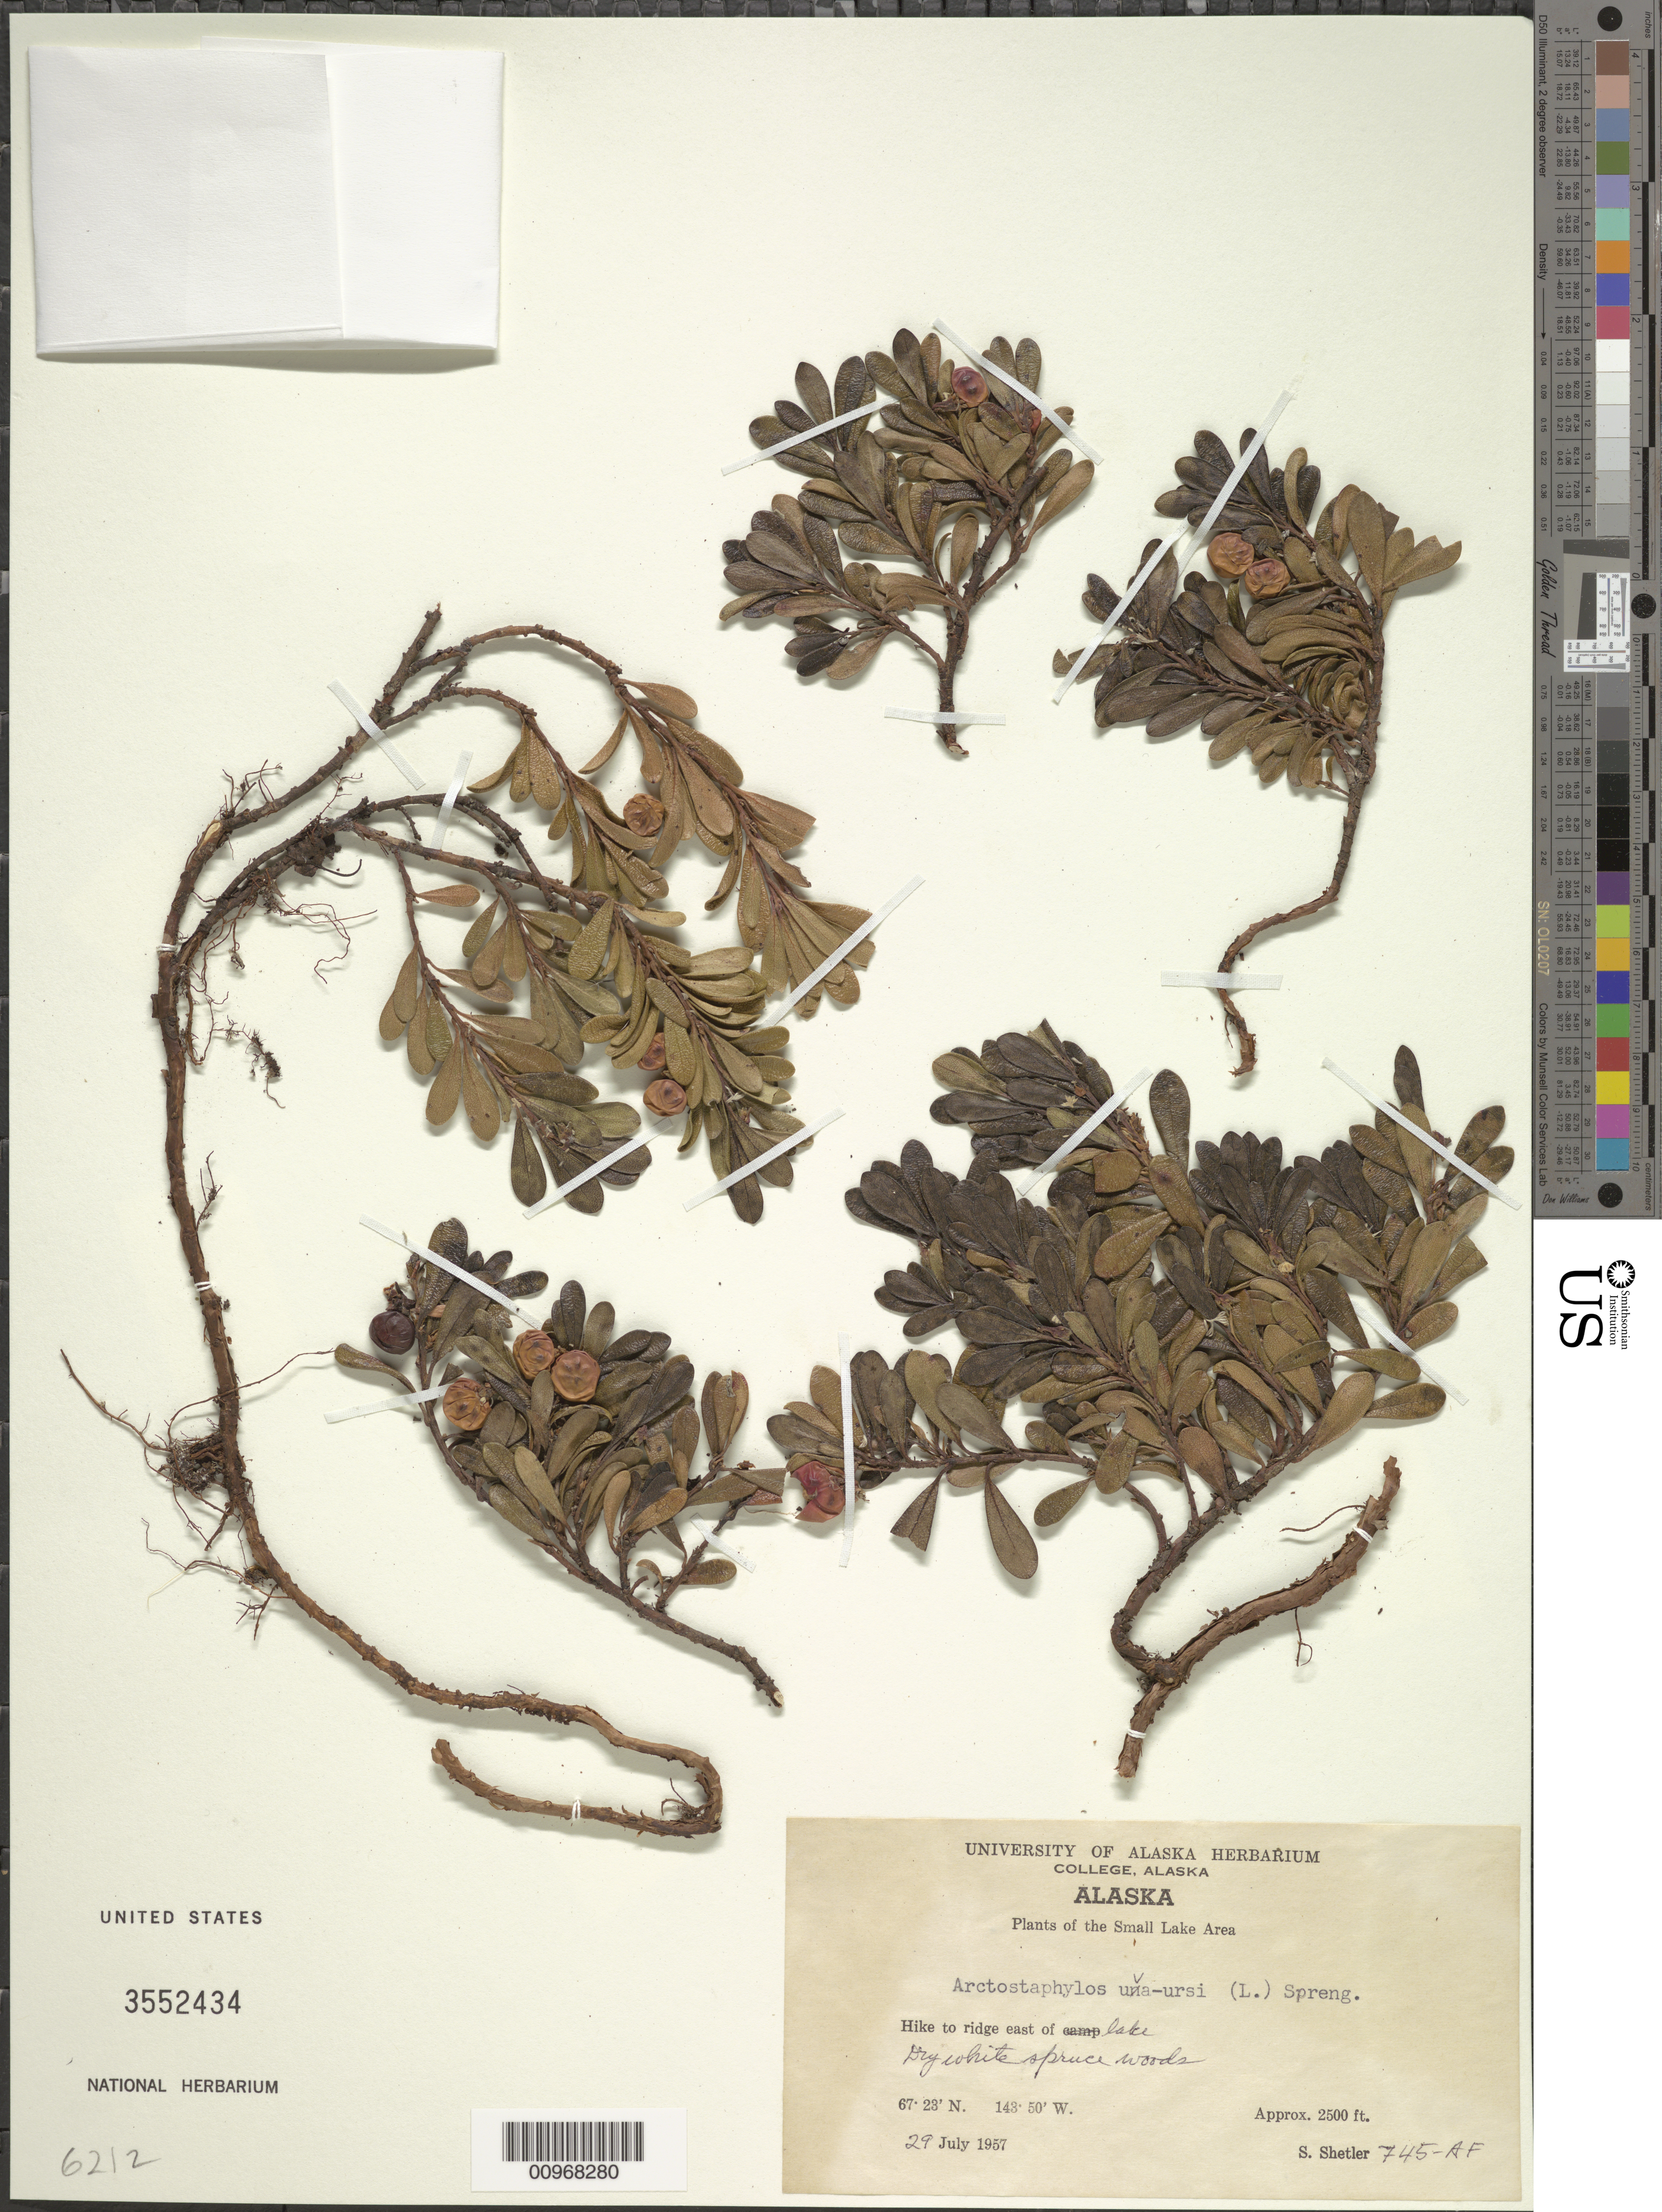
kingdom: Plantae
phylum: Tracheophyta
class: Magnoliopsida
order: Ericales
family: Ericaceae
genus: Arctostaphylos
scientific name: Arctostaphylos uva-ursi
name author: (L.) Spreng.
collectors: S. Shetler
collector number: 745-AF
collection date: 1957-07-29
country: United States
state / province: Alaska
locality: Small Lake Area. Hike to ridge east of lake.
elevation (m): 762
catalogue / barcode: US 3552434